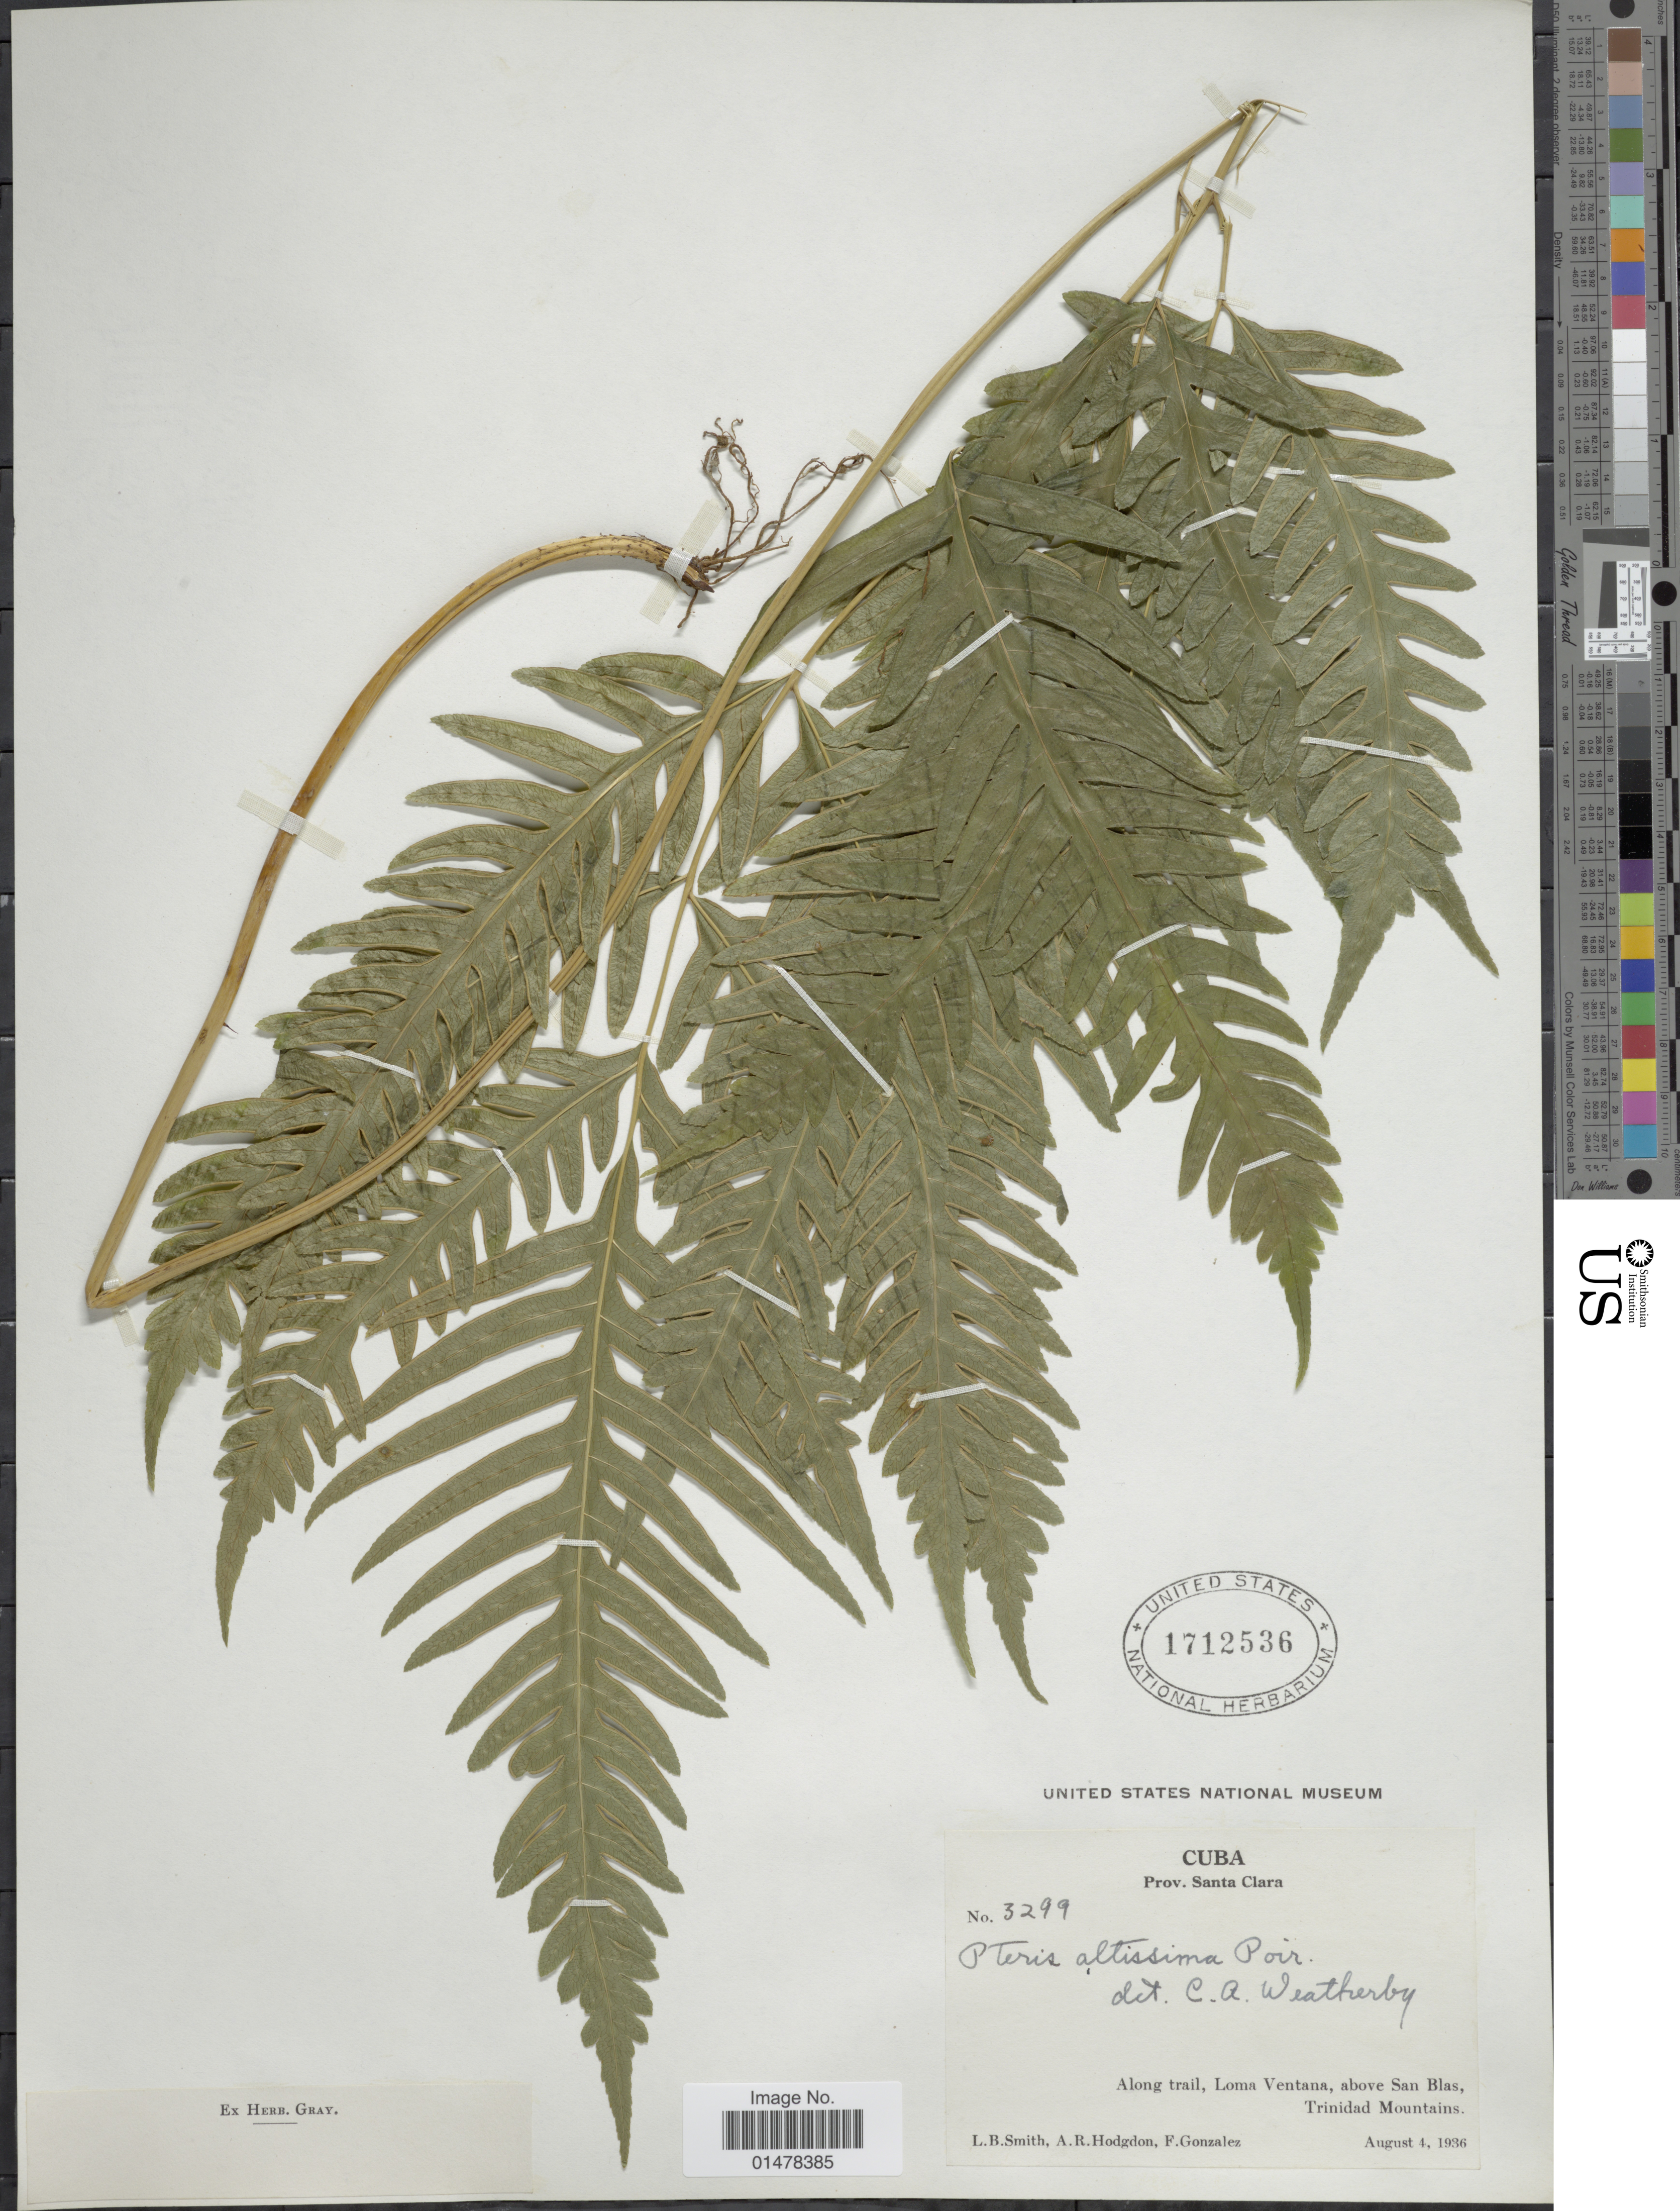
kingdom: Plantae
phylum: Tracheophyta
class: Polypodiopsida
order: Polypodiales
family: Pteridaceae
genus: Pteris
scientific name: Pteris altissima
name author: Poir.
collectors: L. Smith, A. R. Hodgdon & F. Gonzalez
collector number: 3299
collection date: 1936-08-04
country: Cuba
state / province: Las Villas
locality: Cuba, Prov. Santa Clara, Along trail, Loma ventana, above San Blas, Trinidad Mountains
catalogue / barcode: US 1712536